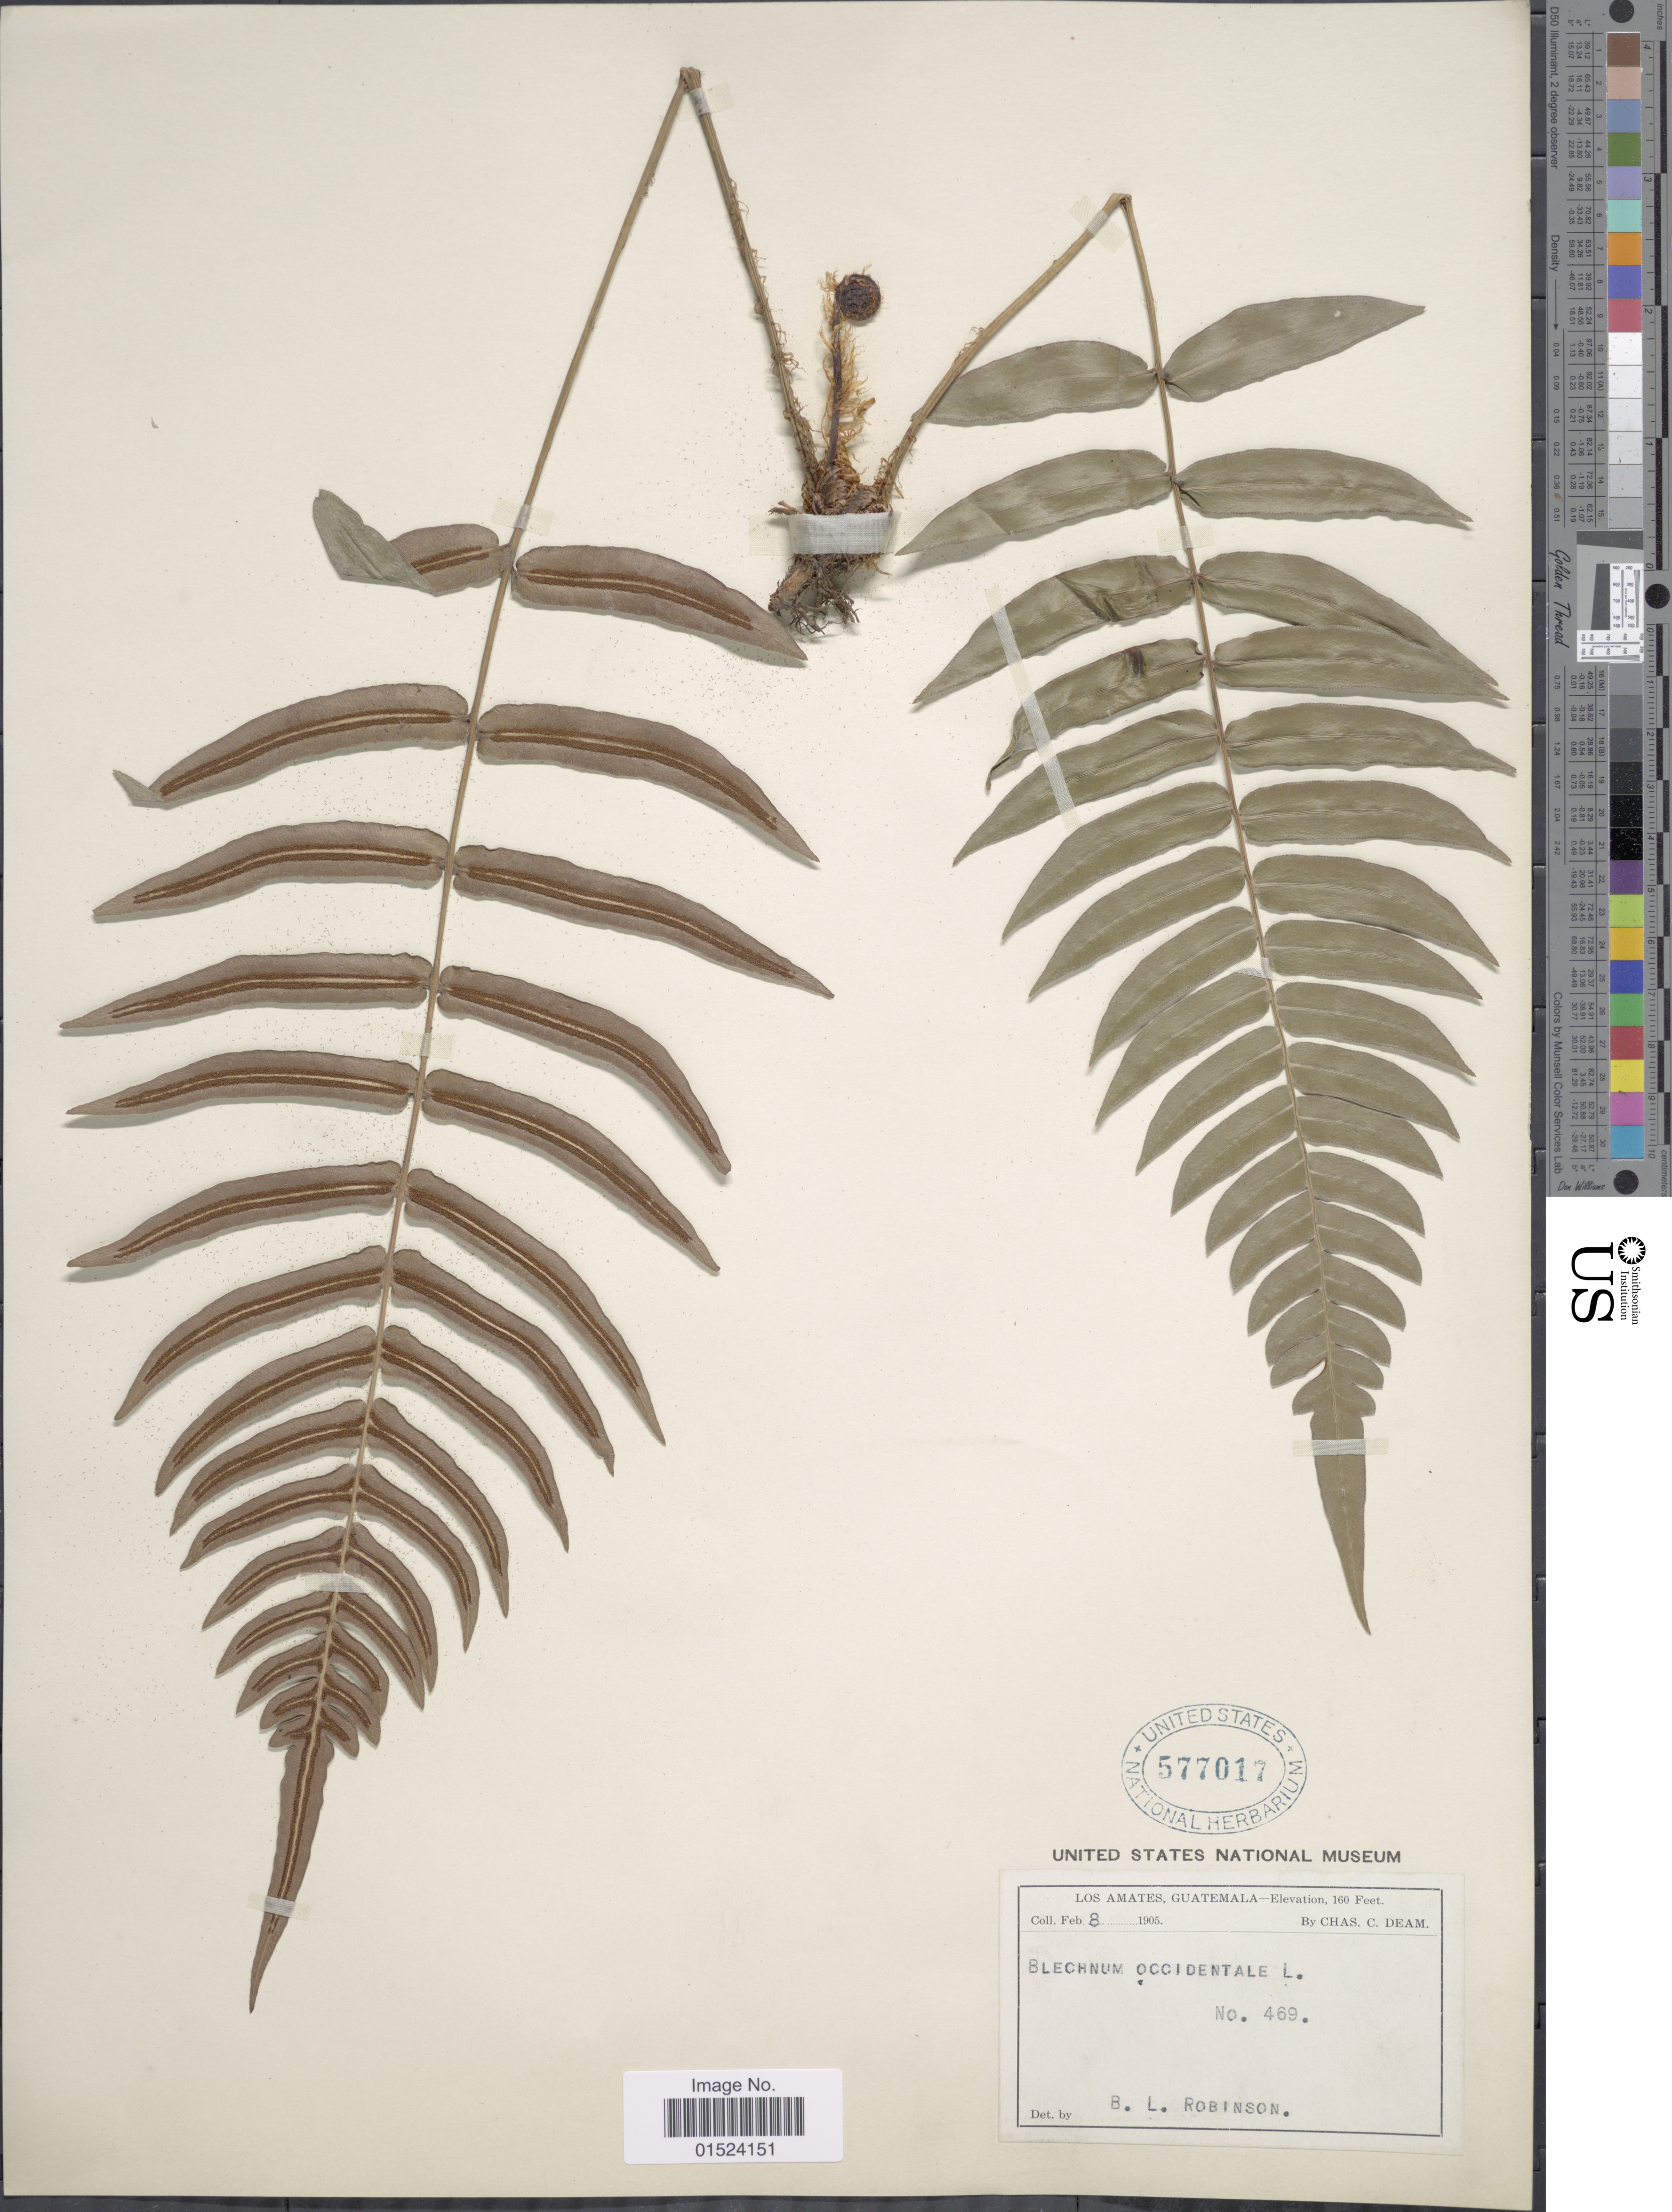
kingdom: Plantae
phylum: Tracheophyta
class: Polypodiopsida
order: Polypodiales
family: Blechnaceae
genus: Blechnum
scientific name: Blechnum occidentale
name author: L.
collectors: C. C. Deam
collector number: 469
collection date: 1905-02-08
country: Guatemala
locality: Los Amates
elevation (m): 49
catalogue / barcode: US 577017